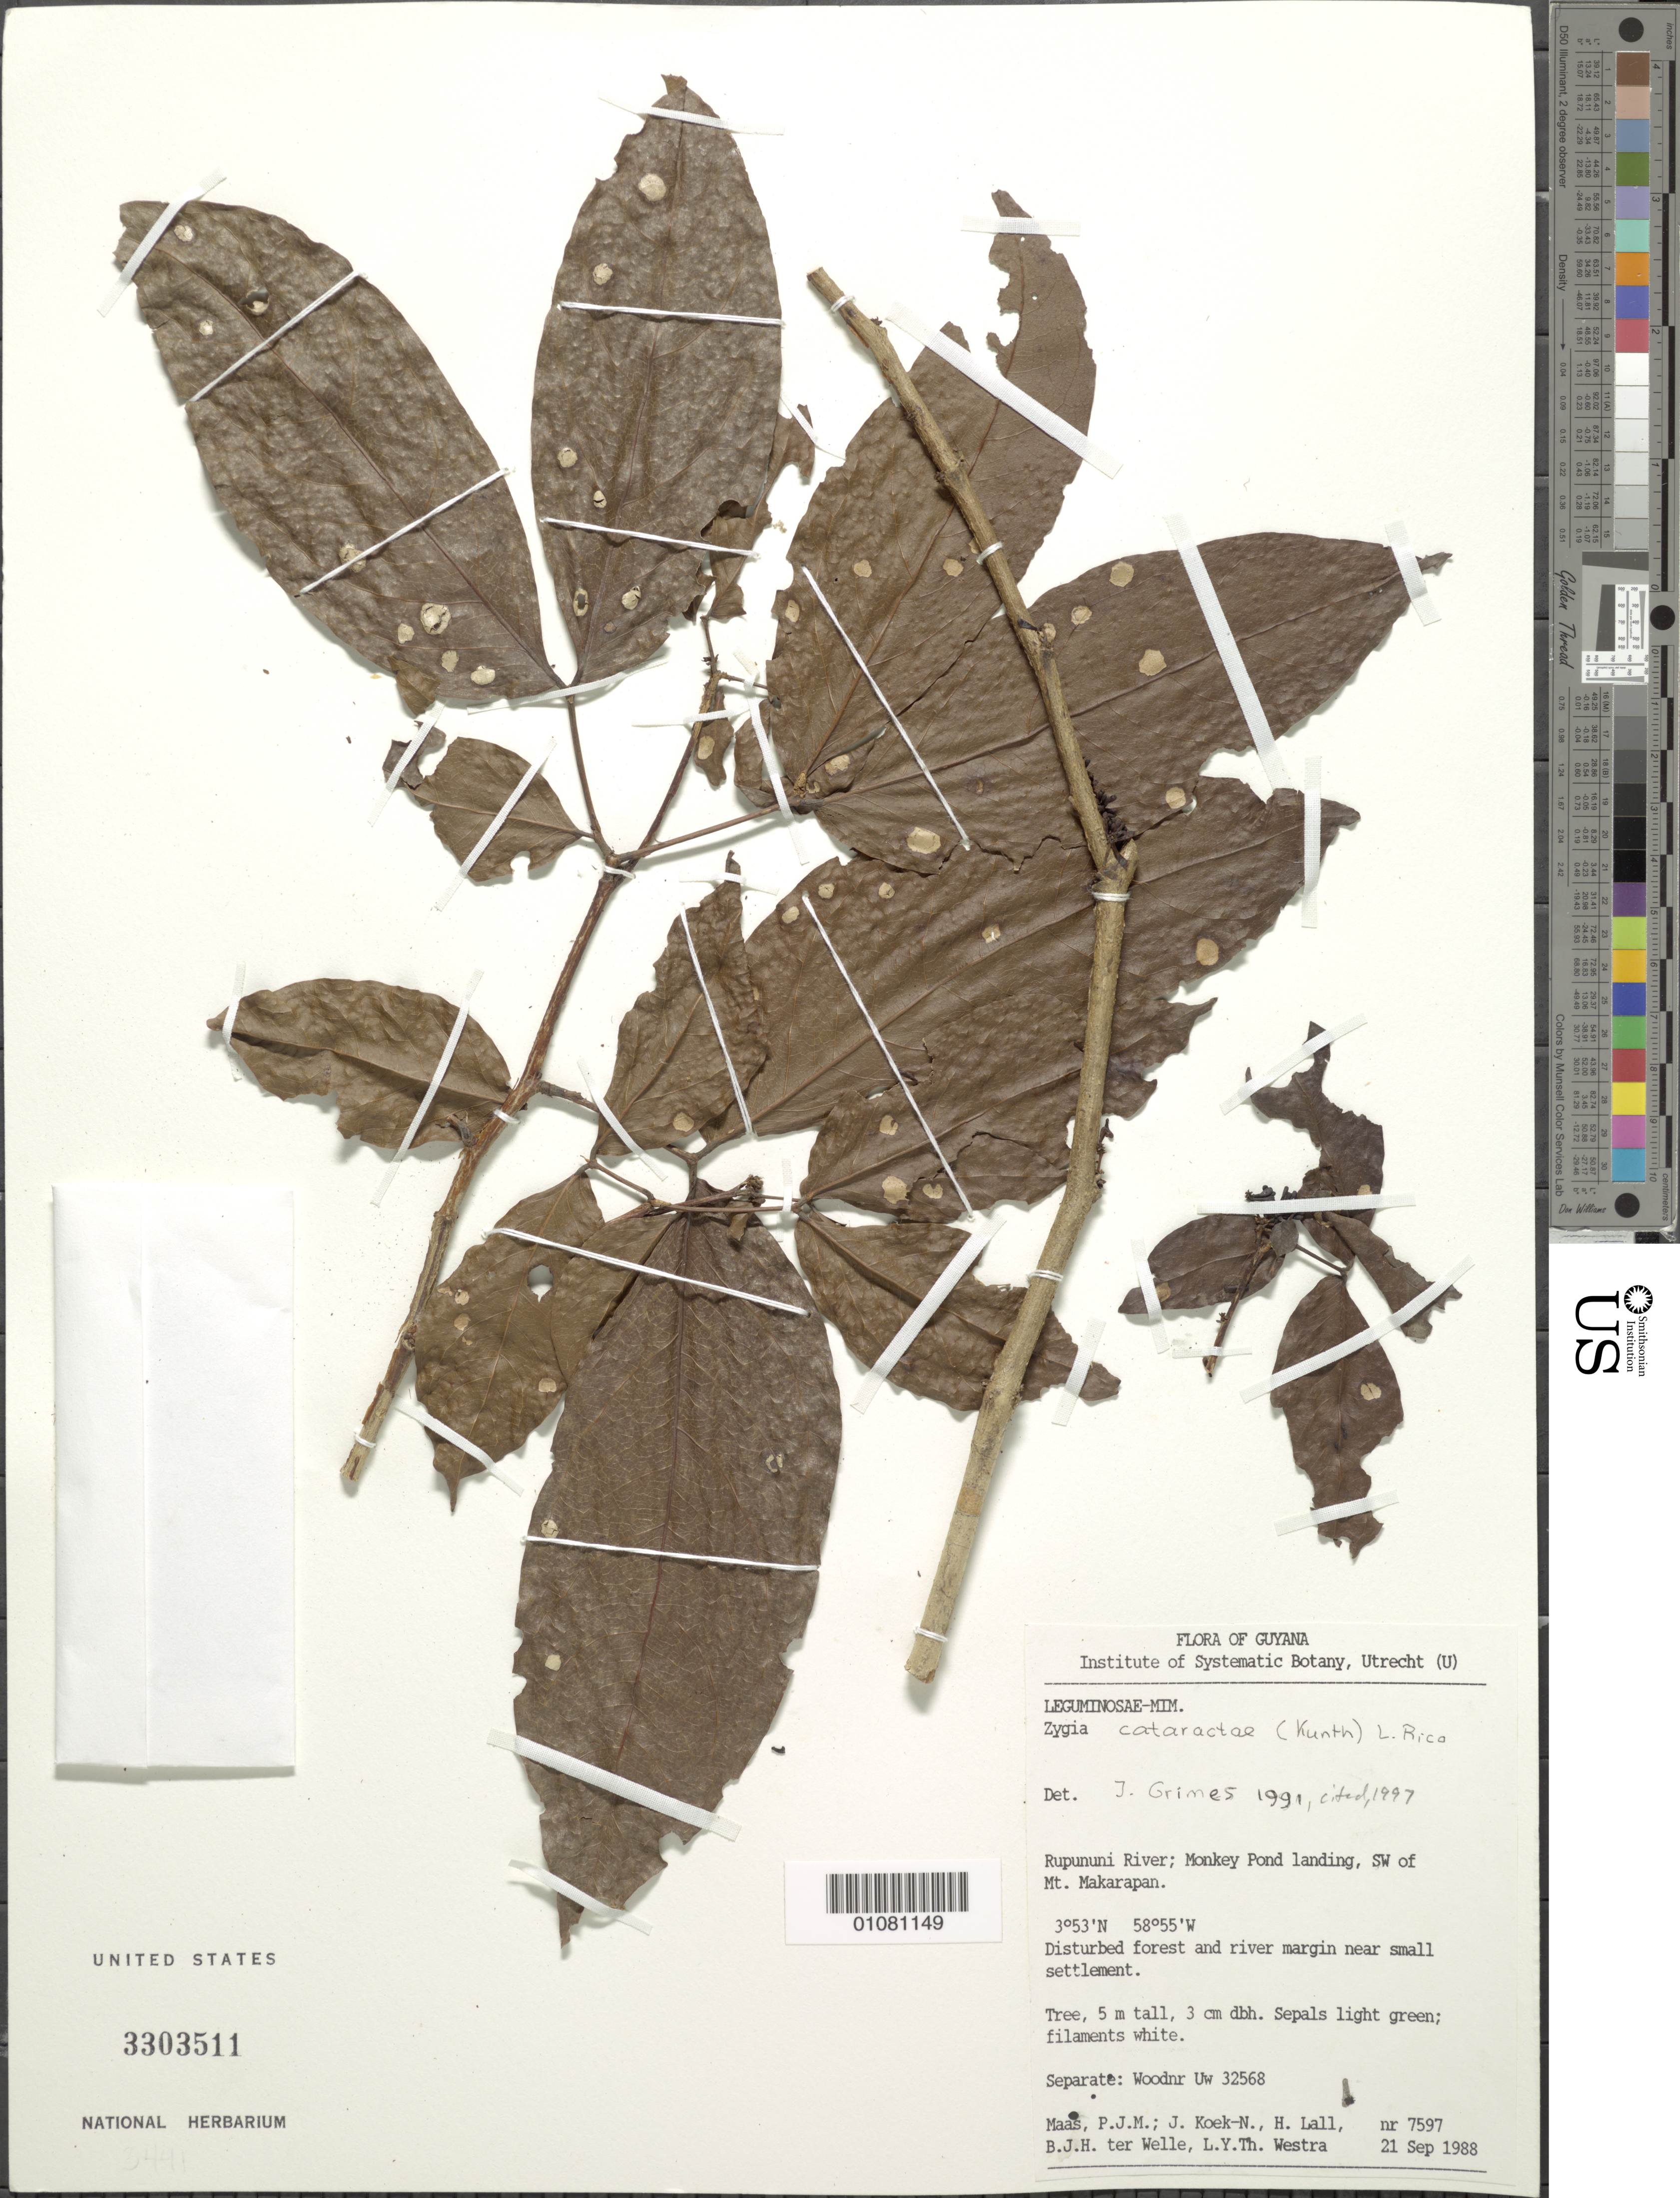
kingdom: Plantae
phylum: Tracheophyta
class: Magnoliopsida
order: Fabales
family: Fabaceae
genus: Zygia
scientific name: Zygia cataractae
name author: (Kunth) L. Rico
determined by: Grimes, J.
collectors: P. Maas, J. Koek-Noorman, H. Lall, B. Welle & L. Y. T. Westra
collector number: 7597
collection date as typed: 21-Sep-88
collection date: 1988-09-21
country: Guyana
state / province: U. Takutu-U. Essequibo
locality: Monkey Pond landing, SW of Mt. Makarapan; Rupununi River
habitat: Disturbed forest and river margin near small settlement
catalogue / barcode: US 3303511